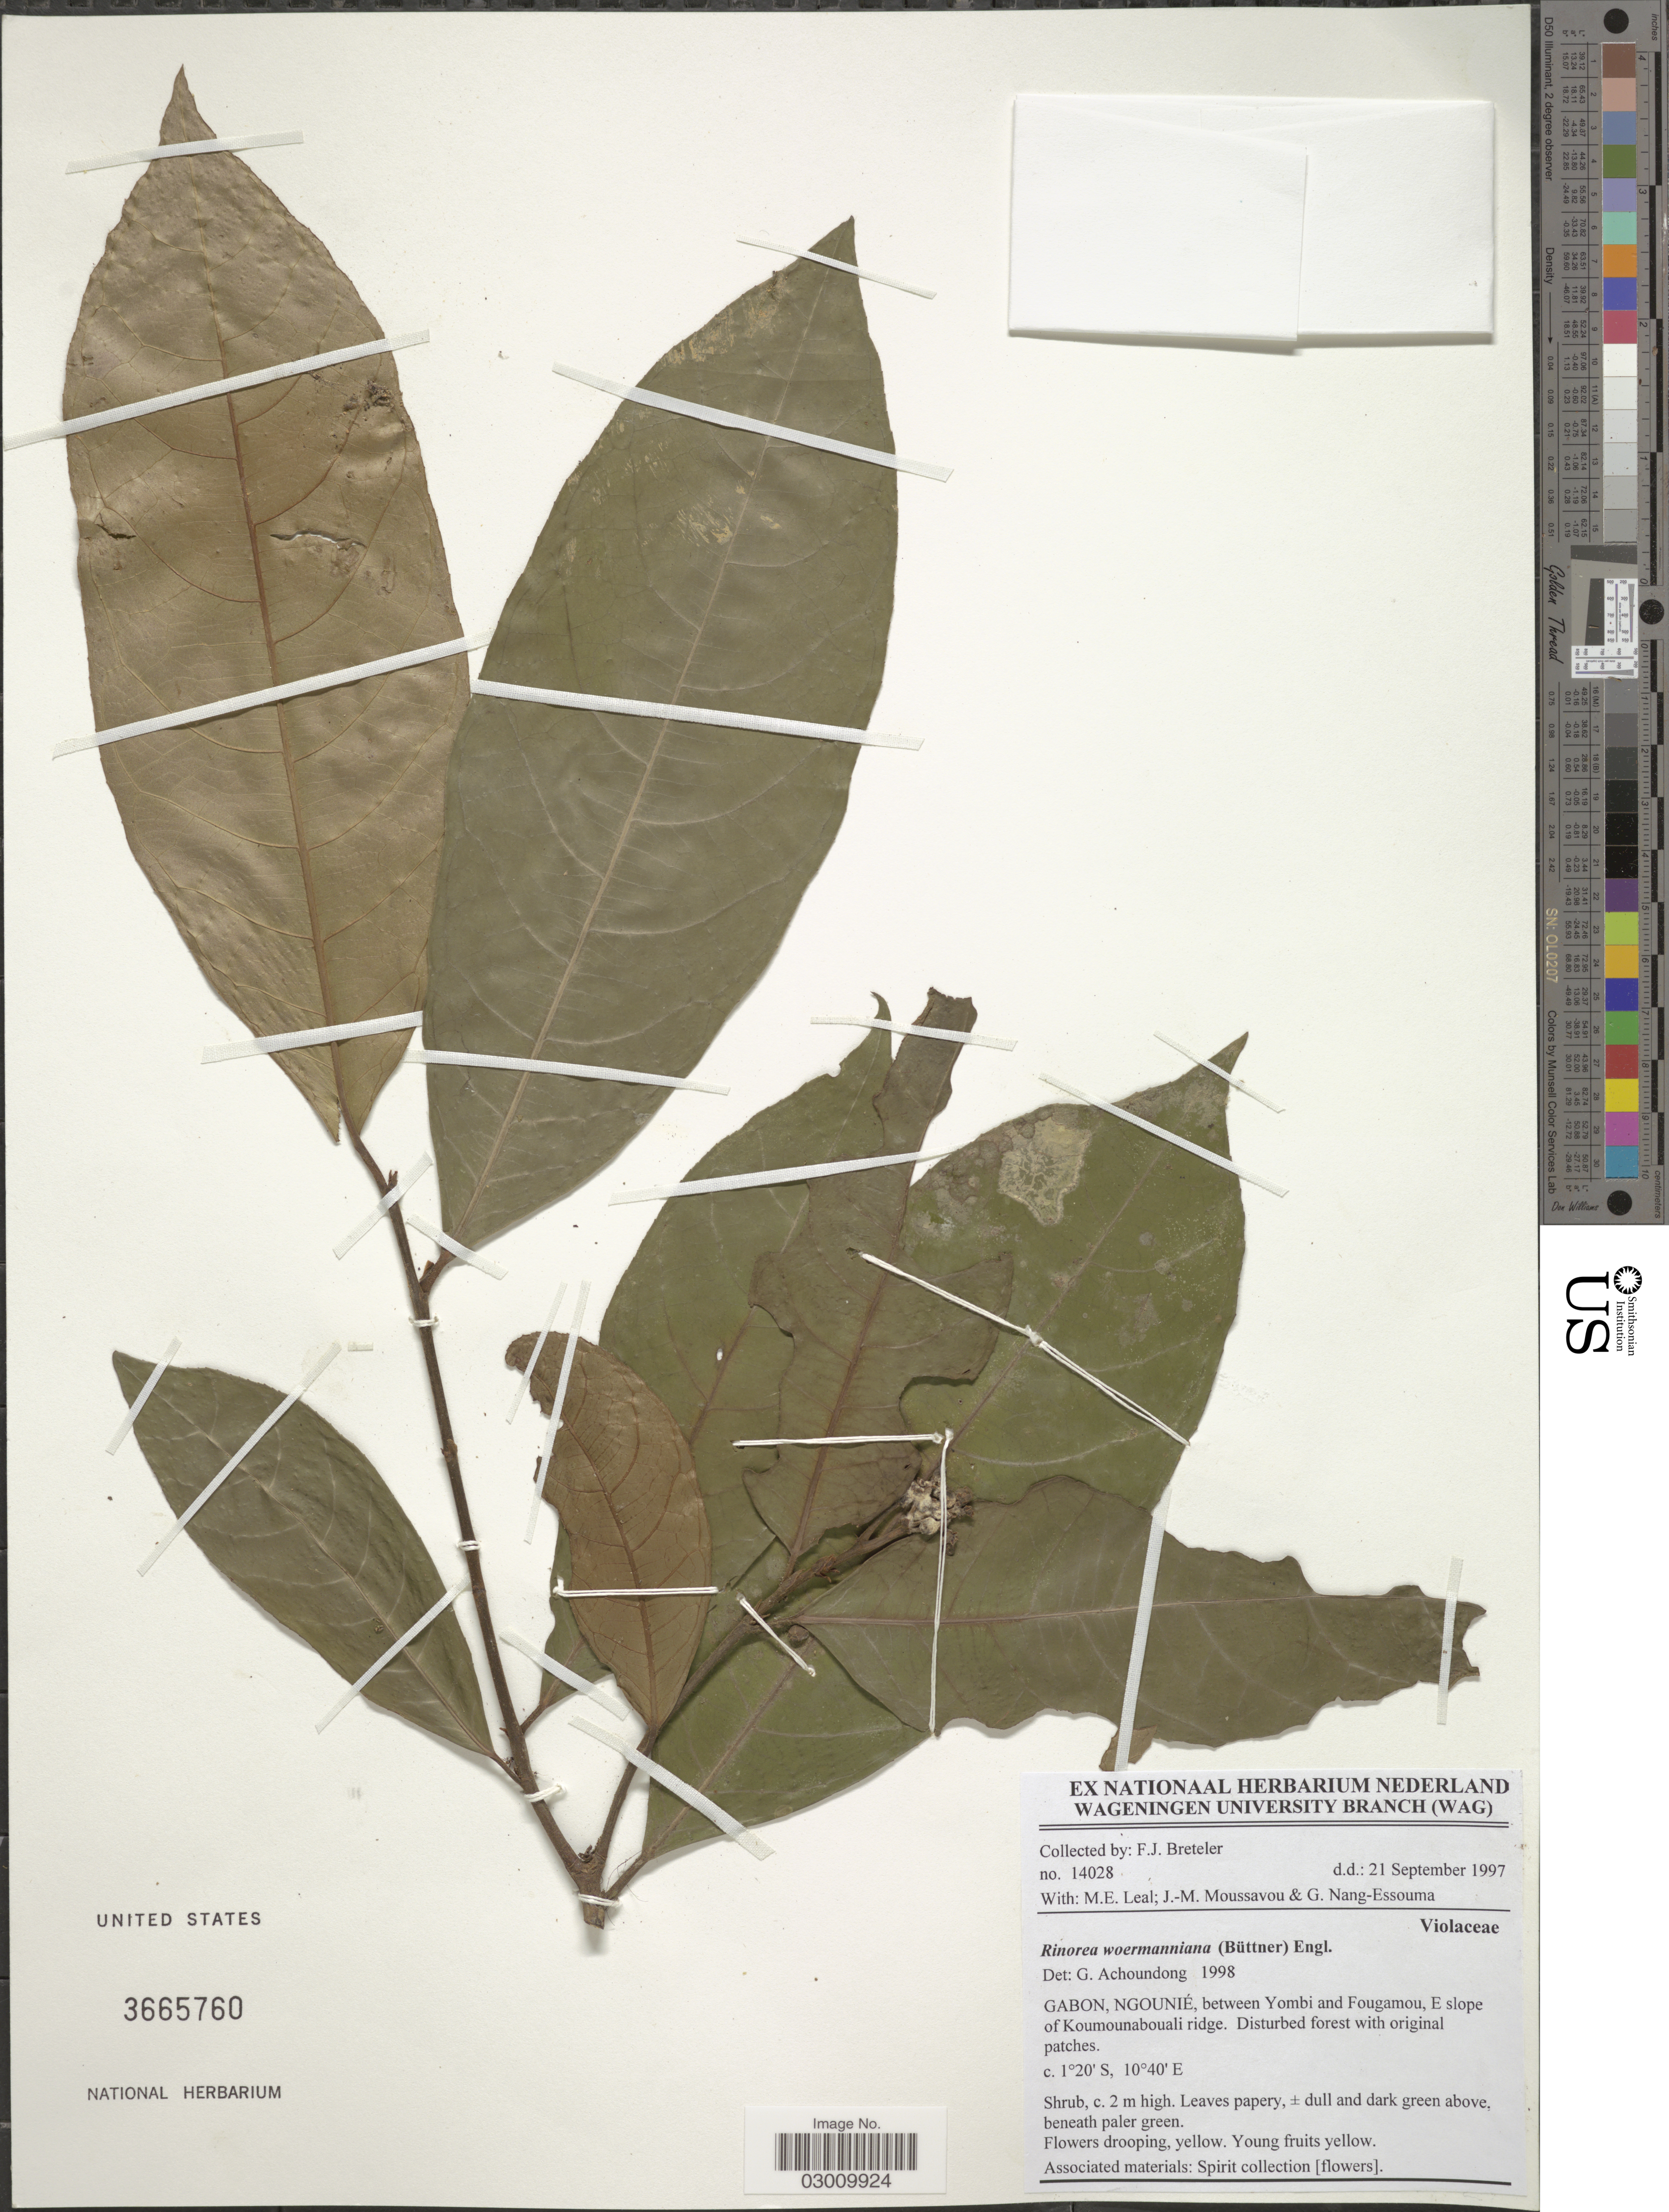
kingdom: Plantae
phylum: Tracheophyta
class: Magnoliopsida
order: Malpighiales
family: Violaceae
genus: Rinorea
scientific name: Rinorea woermanniana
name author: (Büttner) Engl.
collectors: F. J. Breteler, M. E. Leal, J. Moussavou & G. Nang-Essouma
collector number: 14028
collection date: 1997-09-21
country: Gabon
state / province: Ngounie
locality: Between Yombi and Fougamou, E slope of Koumounabouali ridge.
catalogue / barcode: US 3665760